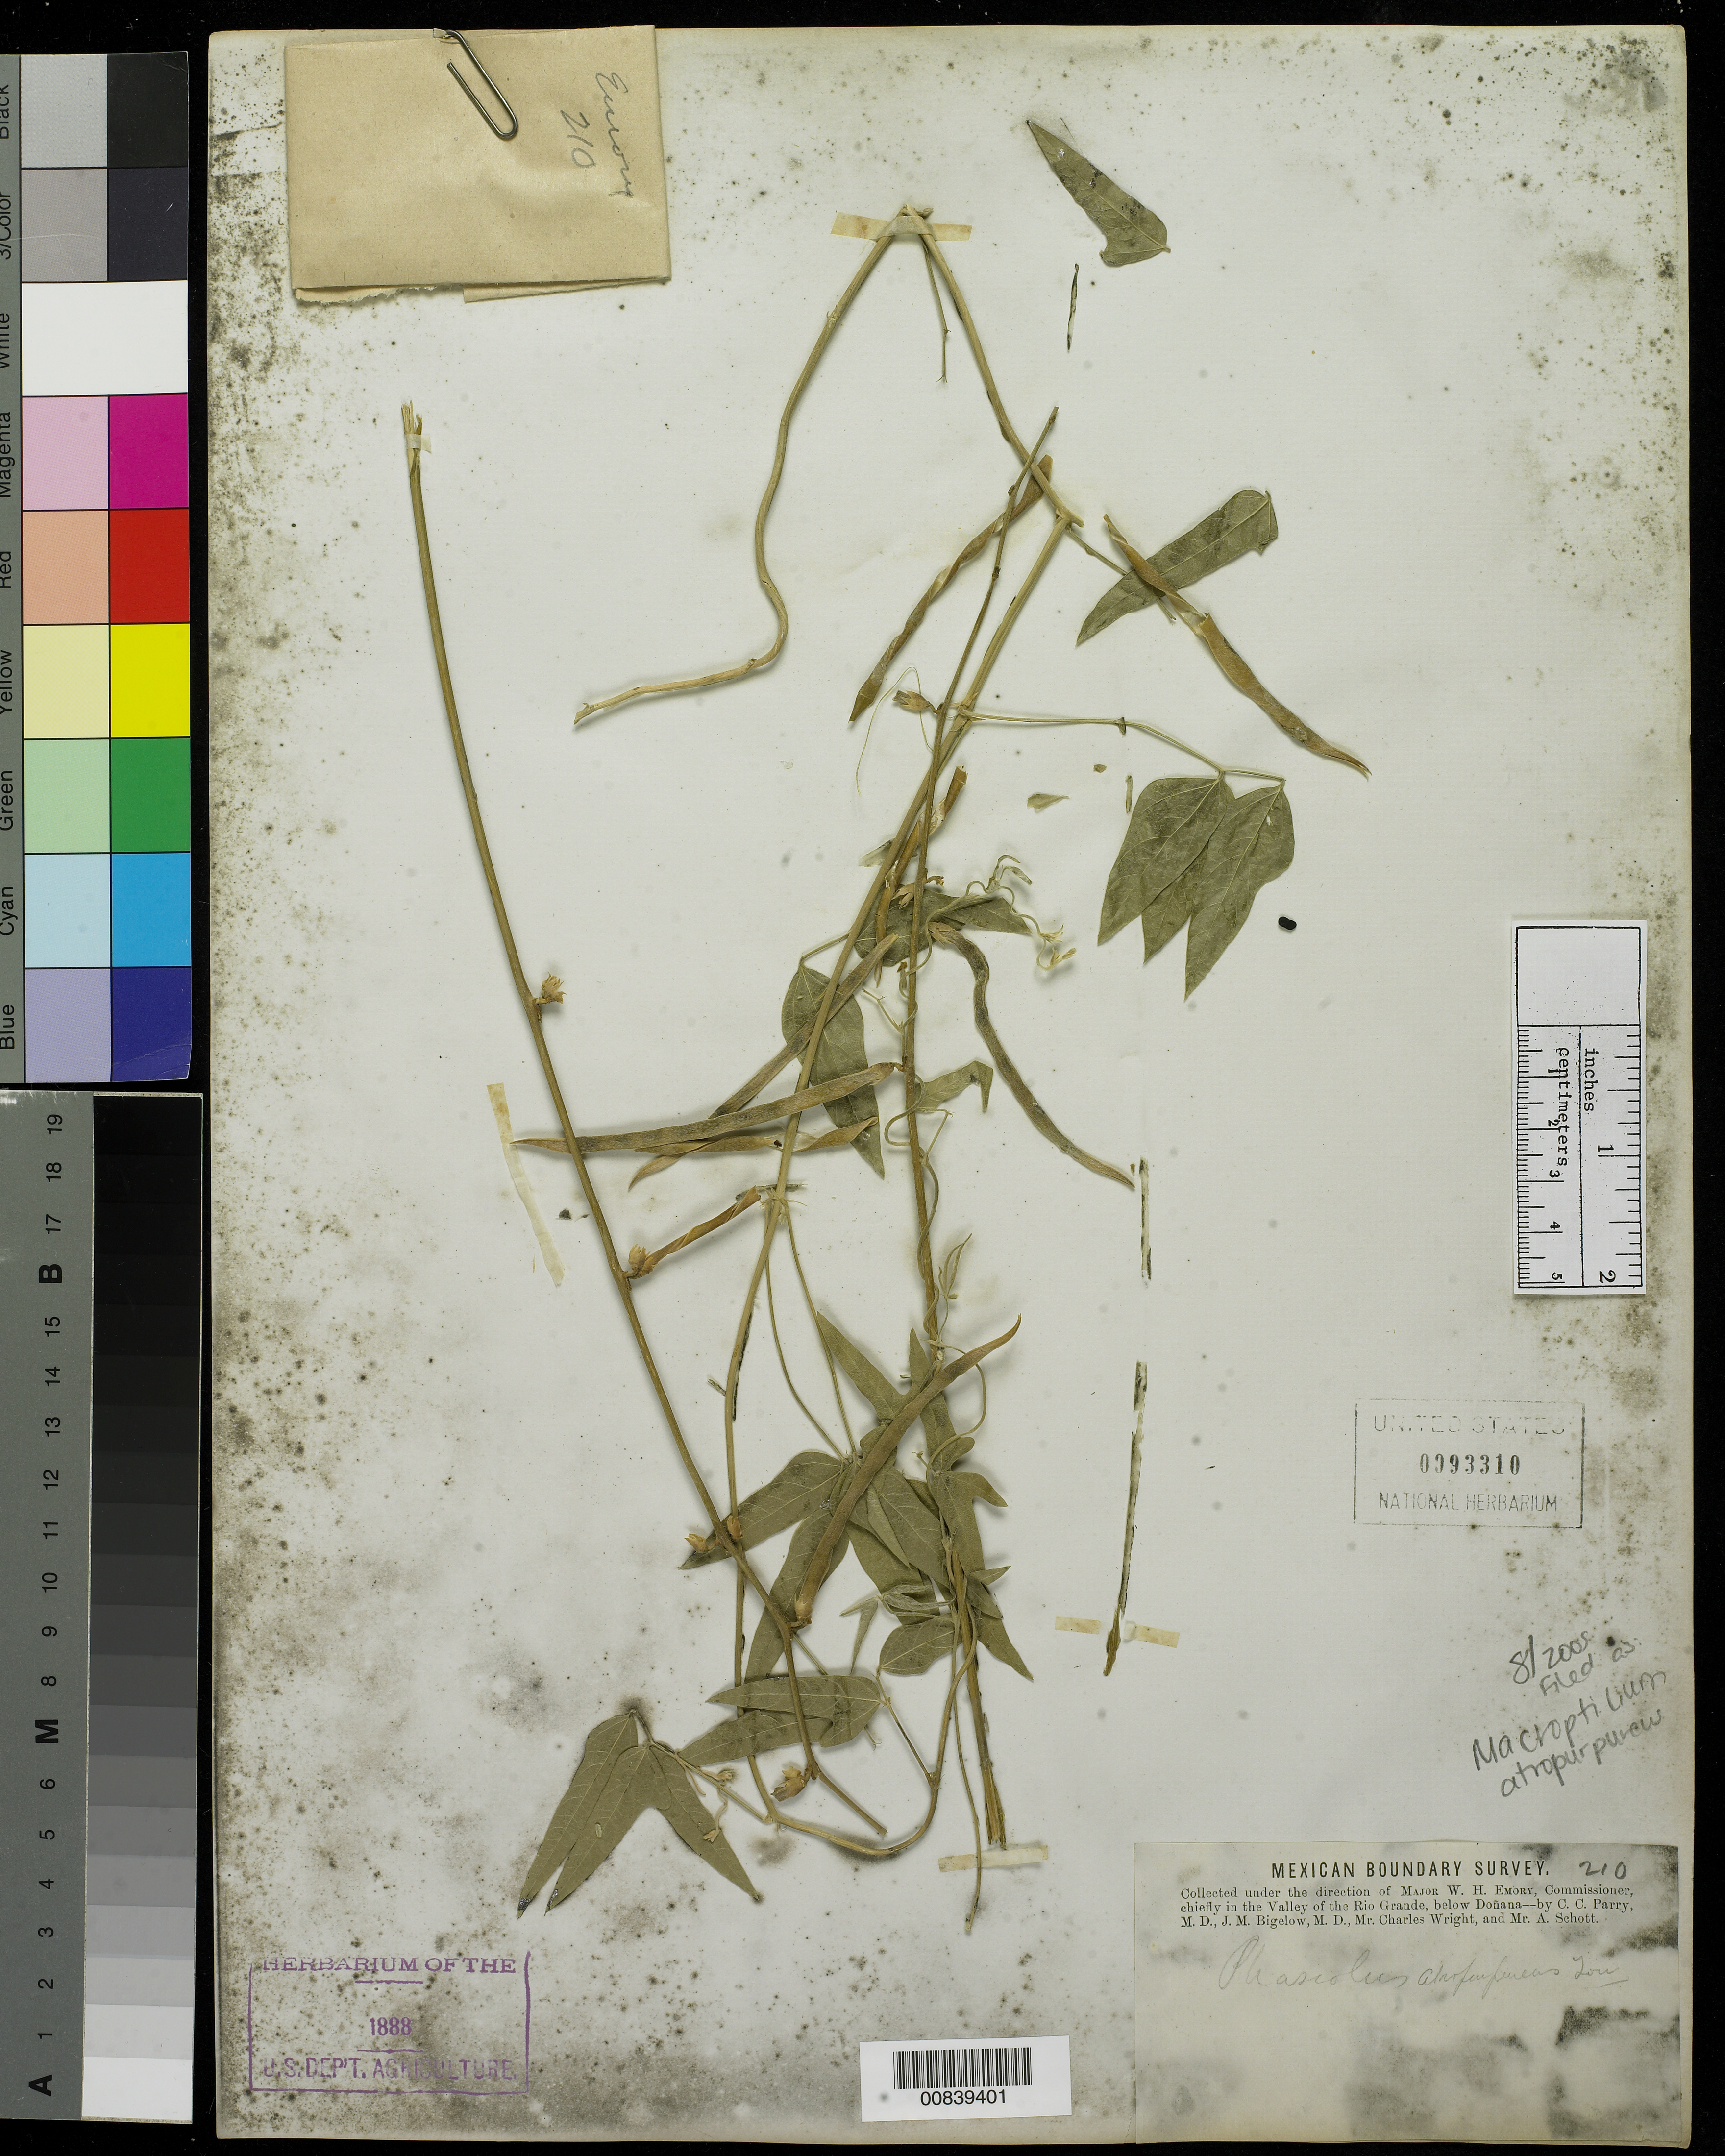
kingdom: Plantae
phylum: Tracheophyta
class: Magnoliopsida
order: Fabales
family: Fabaceae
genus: Macroptilium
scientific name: Macroptilium atropurpureum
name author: (DC.) Urb.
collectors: C. C. Parry, J. M. Bigelow, C. Wright & A. C. V. Schott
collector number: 210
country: United States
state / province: New Mexico / Texas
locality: Valley of the Rio Grande, below Doñana.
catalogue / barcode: US 93310